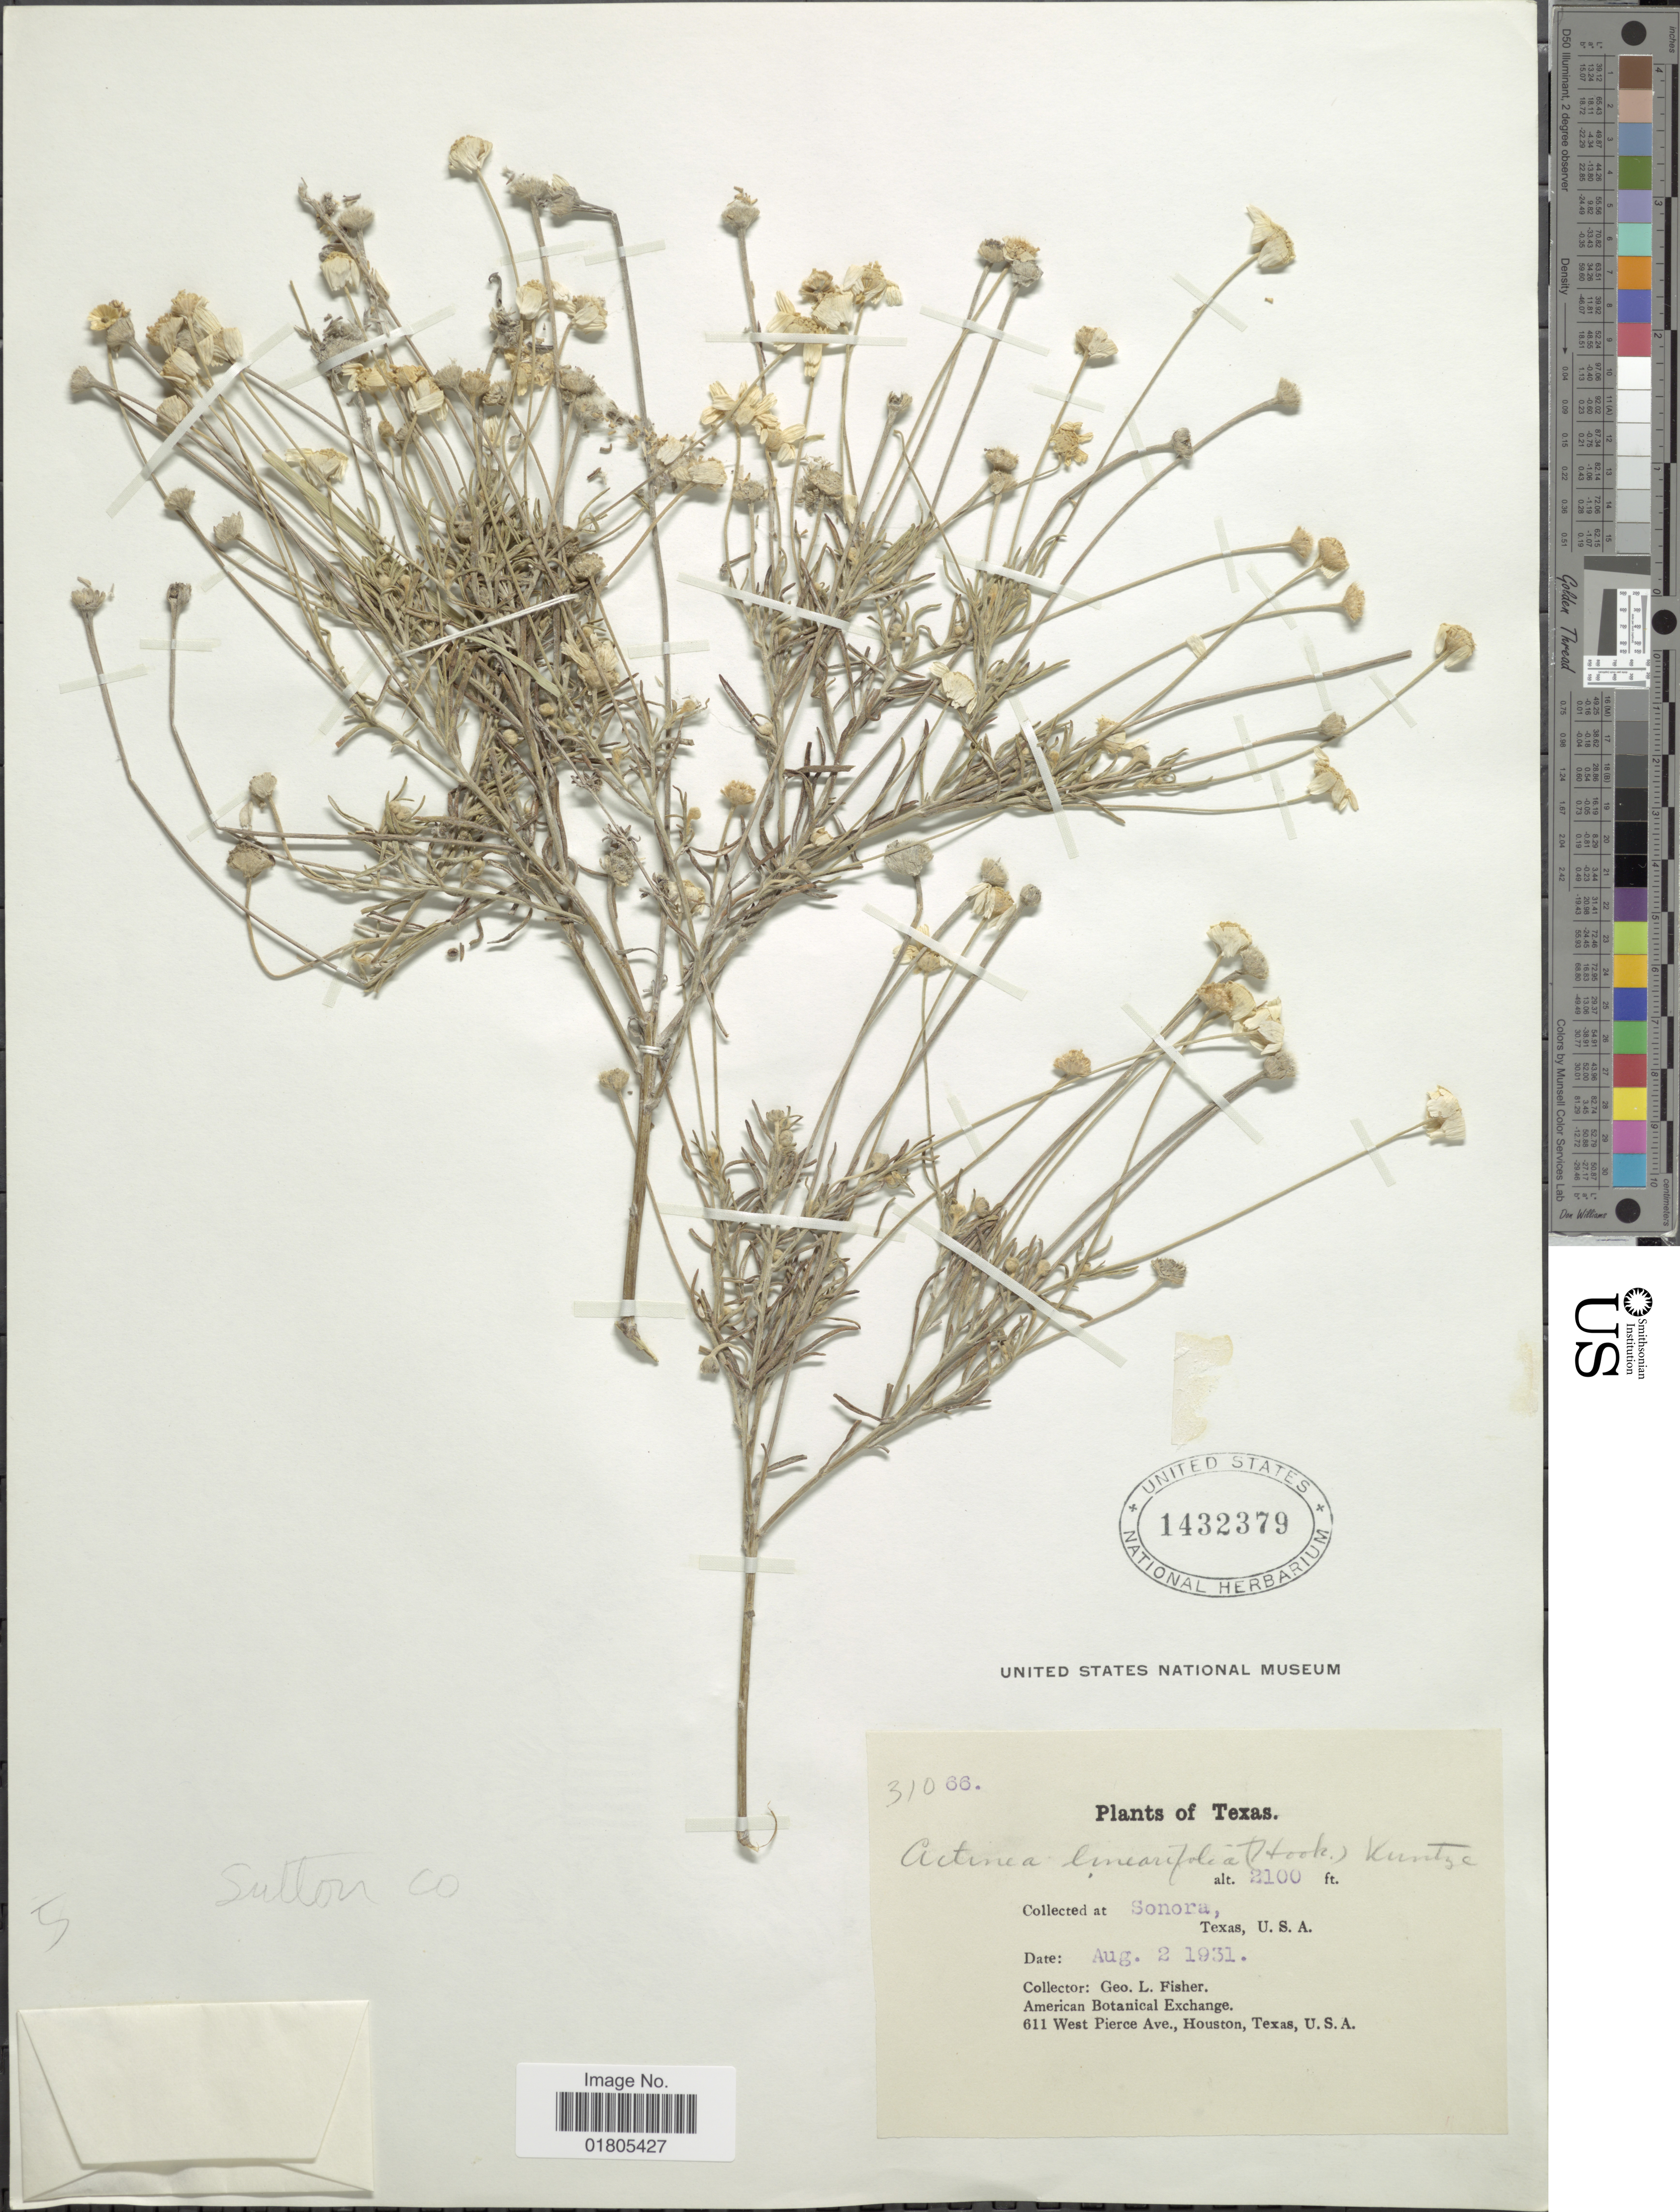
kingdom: Plantae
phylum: Tracheophyta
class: Magnoliopsida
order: Asterales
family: Asteraceae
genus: Actinea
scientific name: Actinea linearifolia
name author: (Hook.) Kuntze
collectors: G. L. Fisher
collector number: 31066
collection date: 1931-08-02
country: United States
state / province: Texas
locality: Sonora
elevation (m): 640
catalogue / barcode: US 1432379